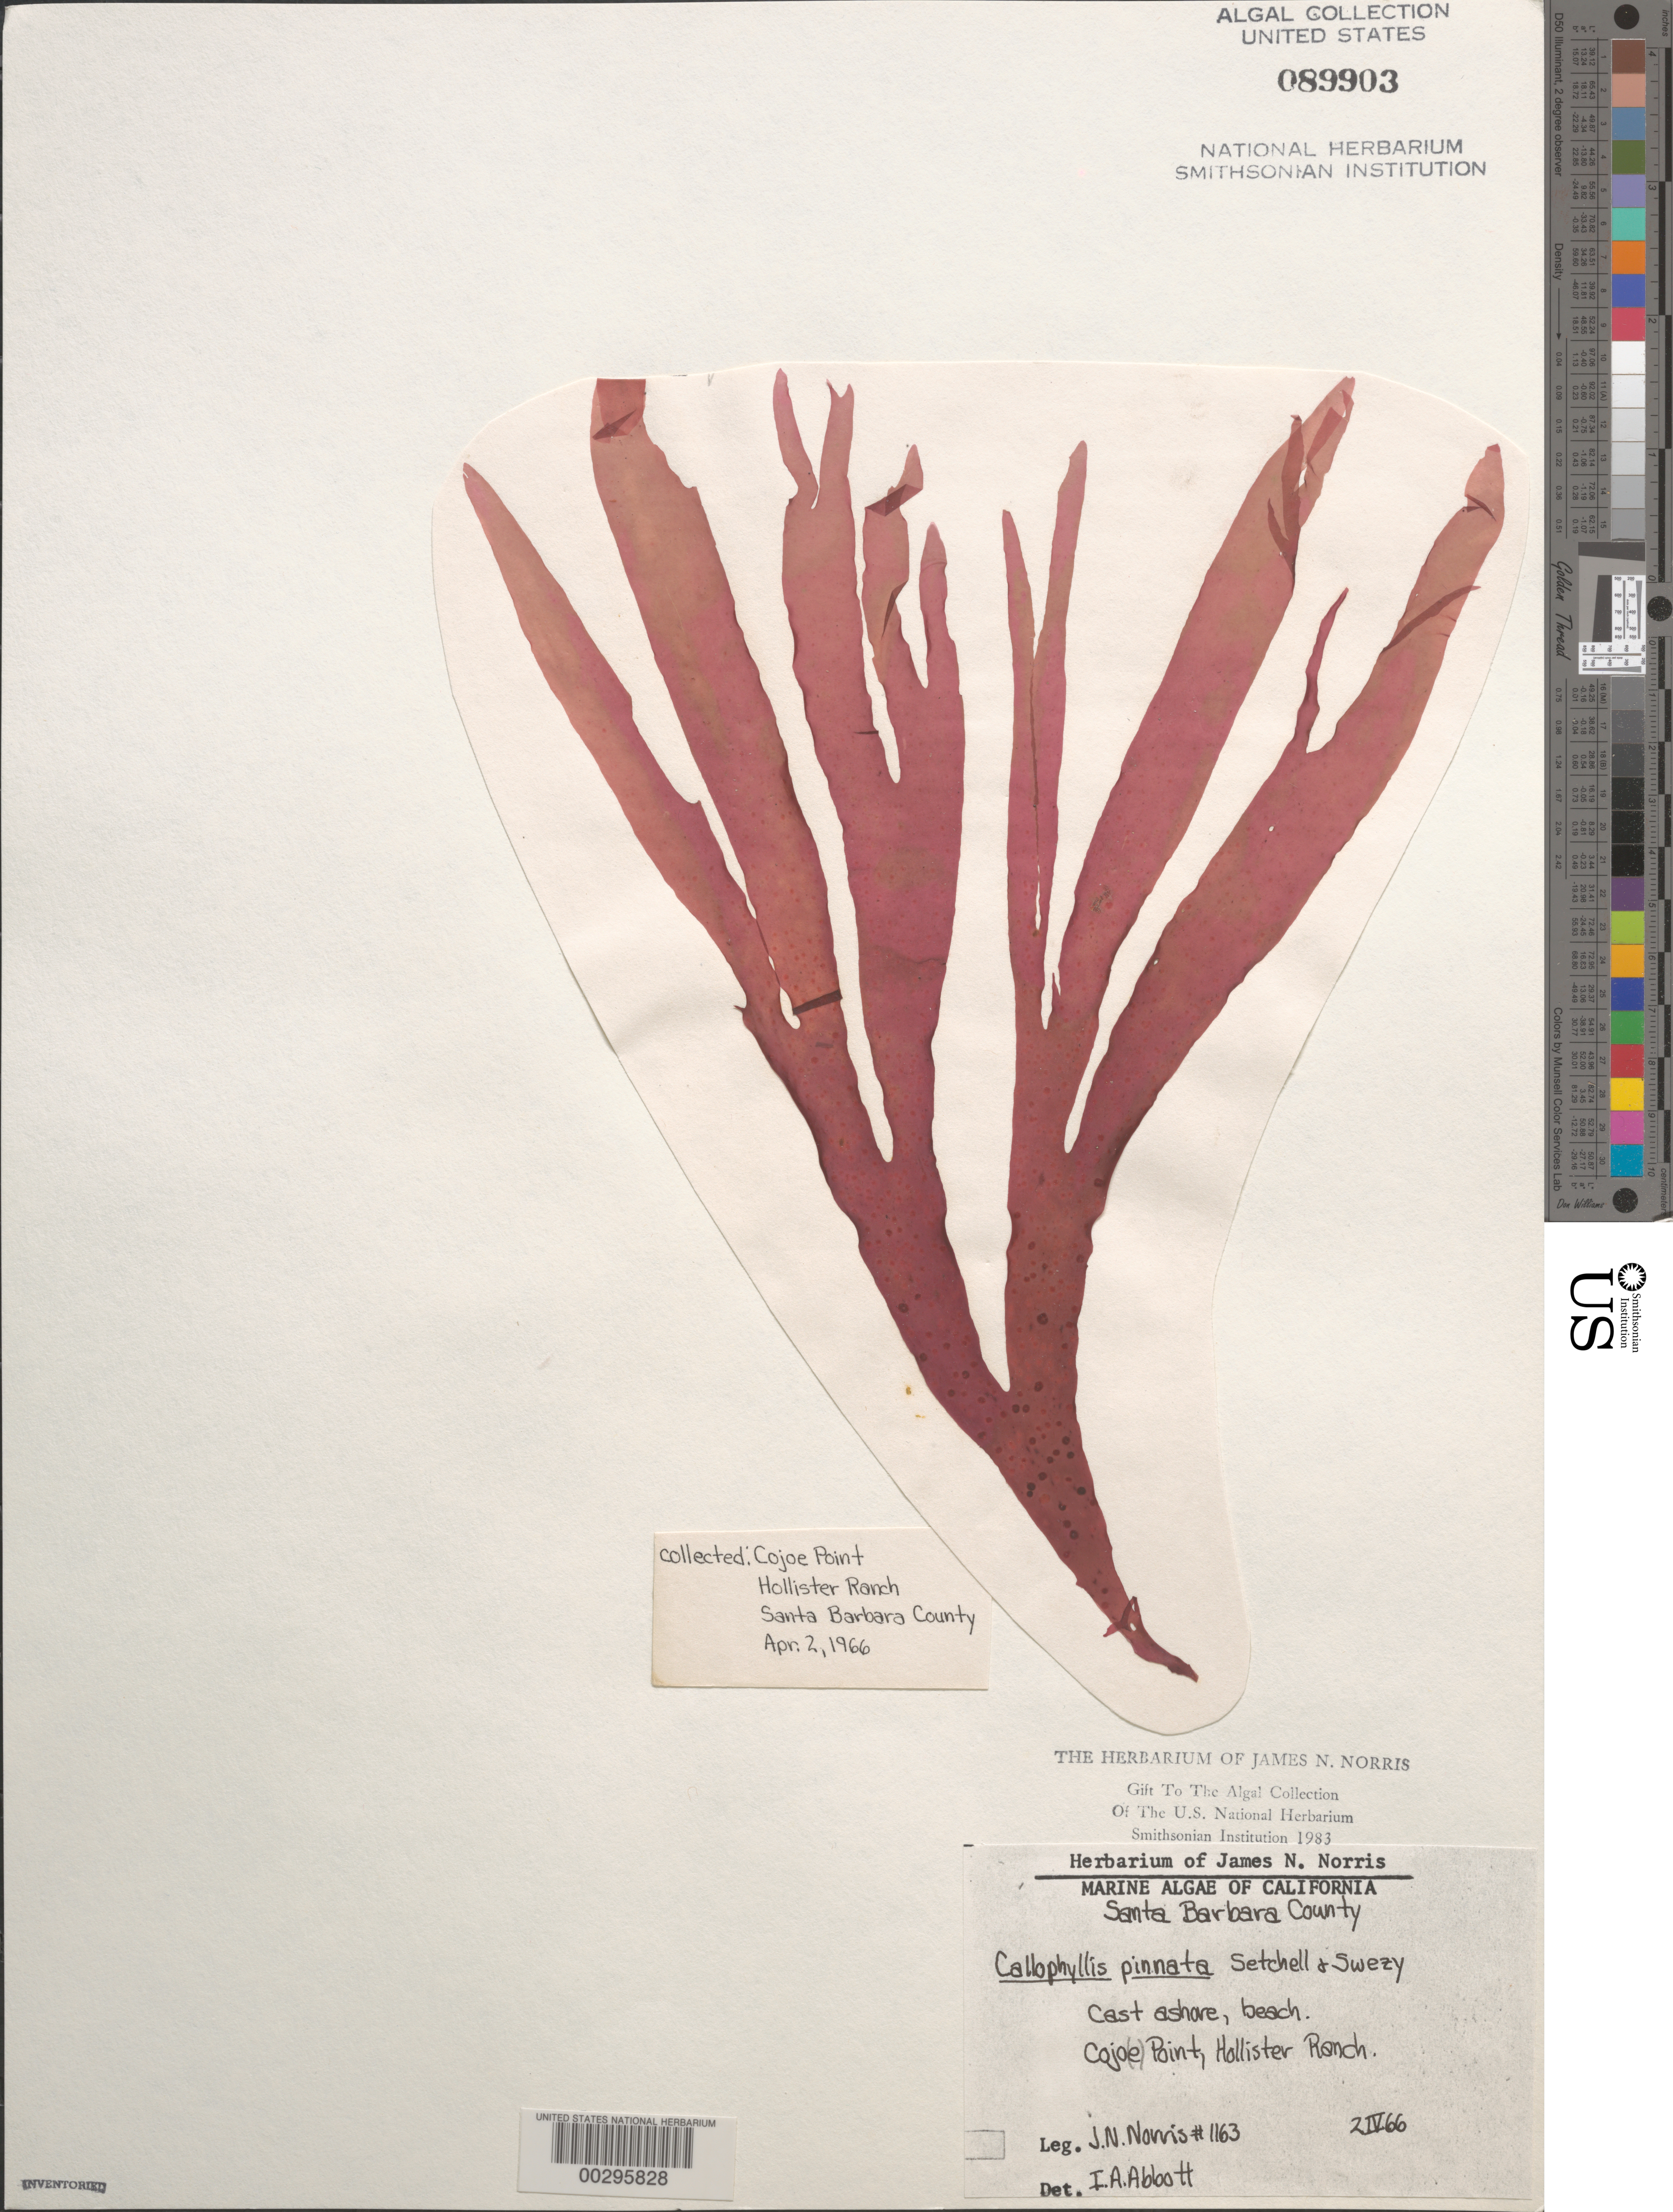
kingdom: Plantae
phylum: Rhodophyta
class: Florideophyceae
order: Gigartinales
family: Kallymeniaceae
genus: Callophyllis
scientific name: Callophyllis pinnata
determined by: Abbott, Isabella A.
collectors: J. N. Norris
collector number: JN-1163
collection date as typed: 02 Apr 1966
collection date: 1966-04-02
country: United States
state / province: California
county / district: Santa Barbara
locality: Cojo Point, Hollister Ranch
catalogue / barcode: US 89903